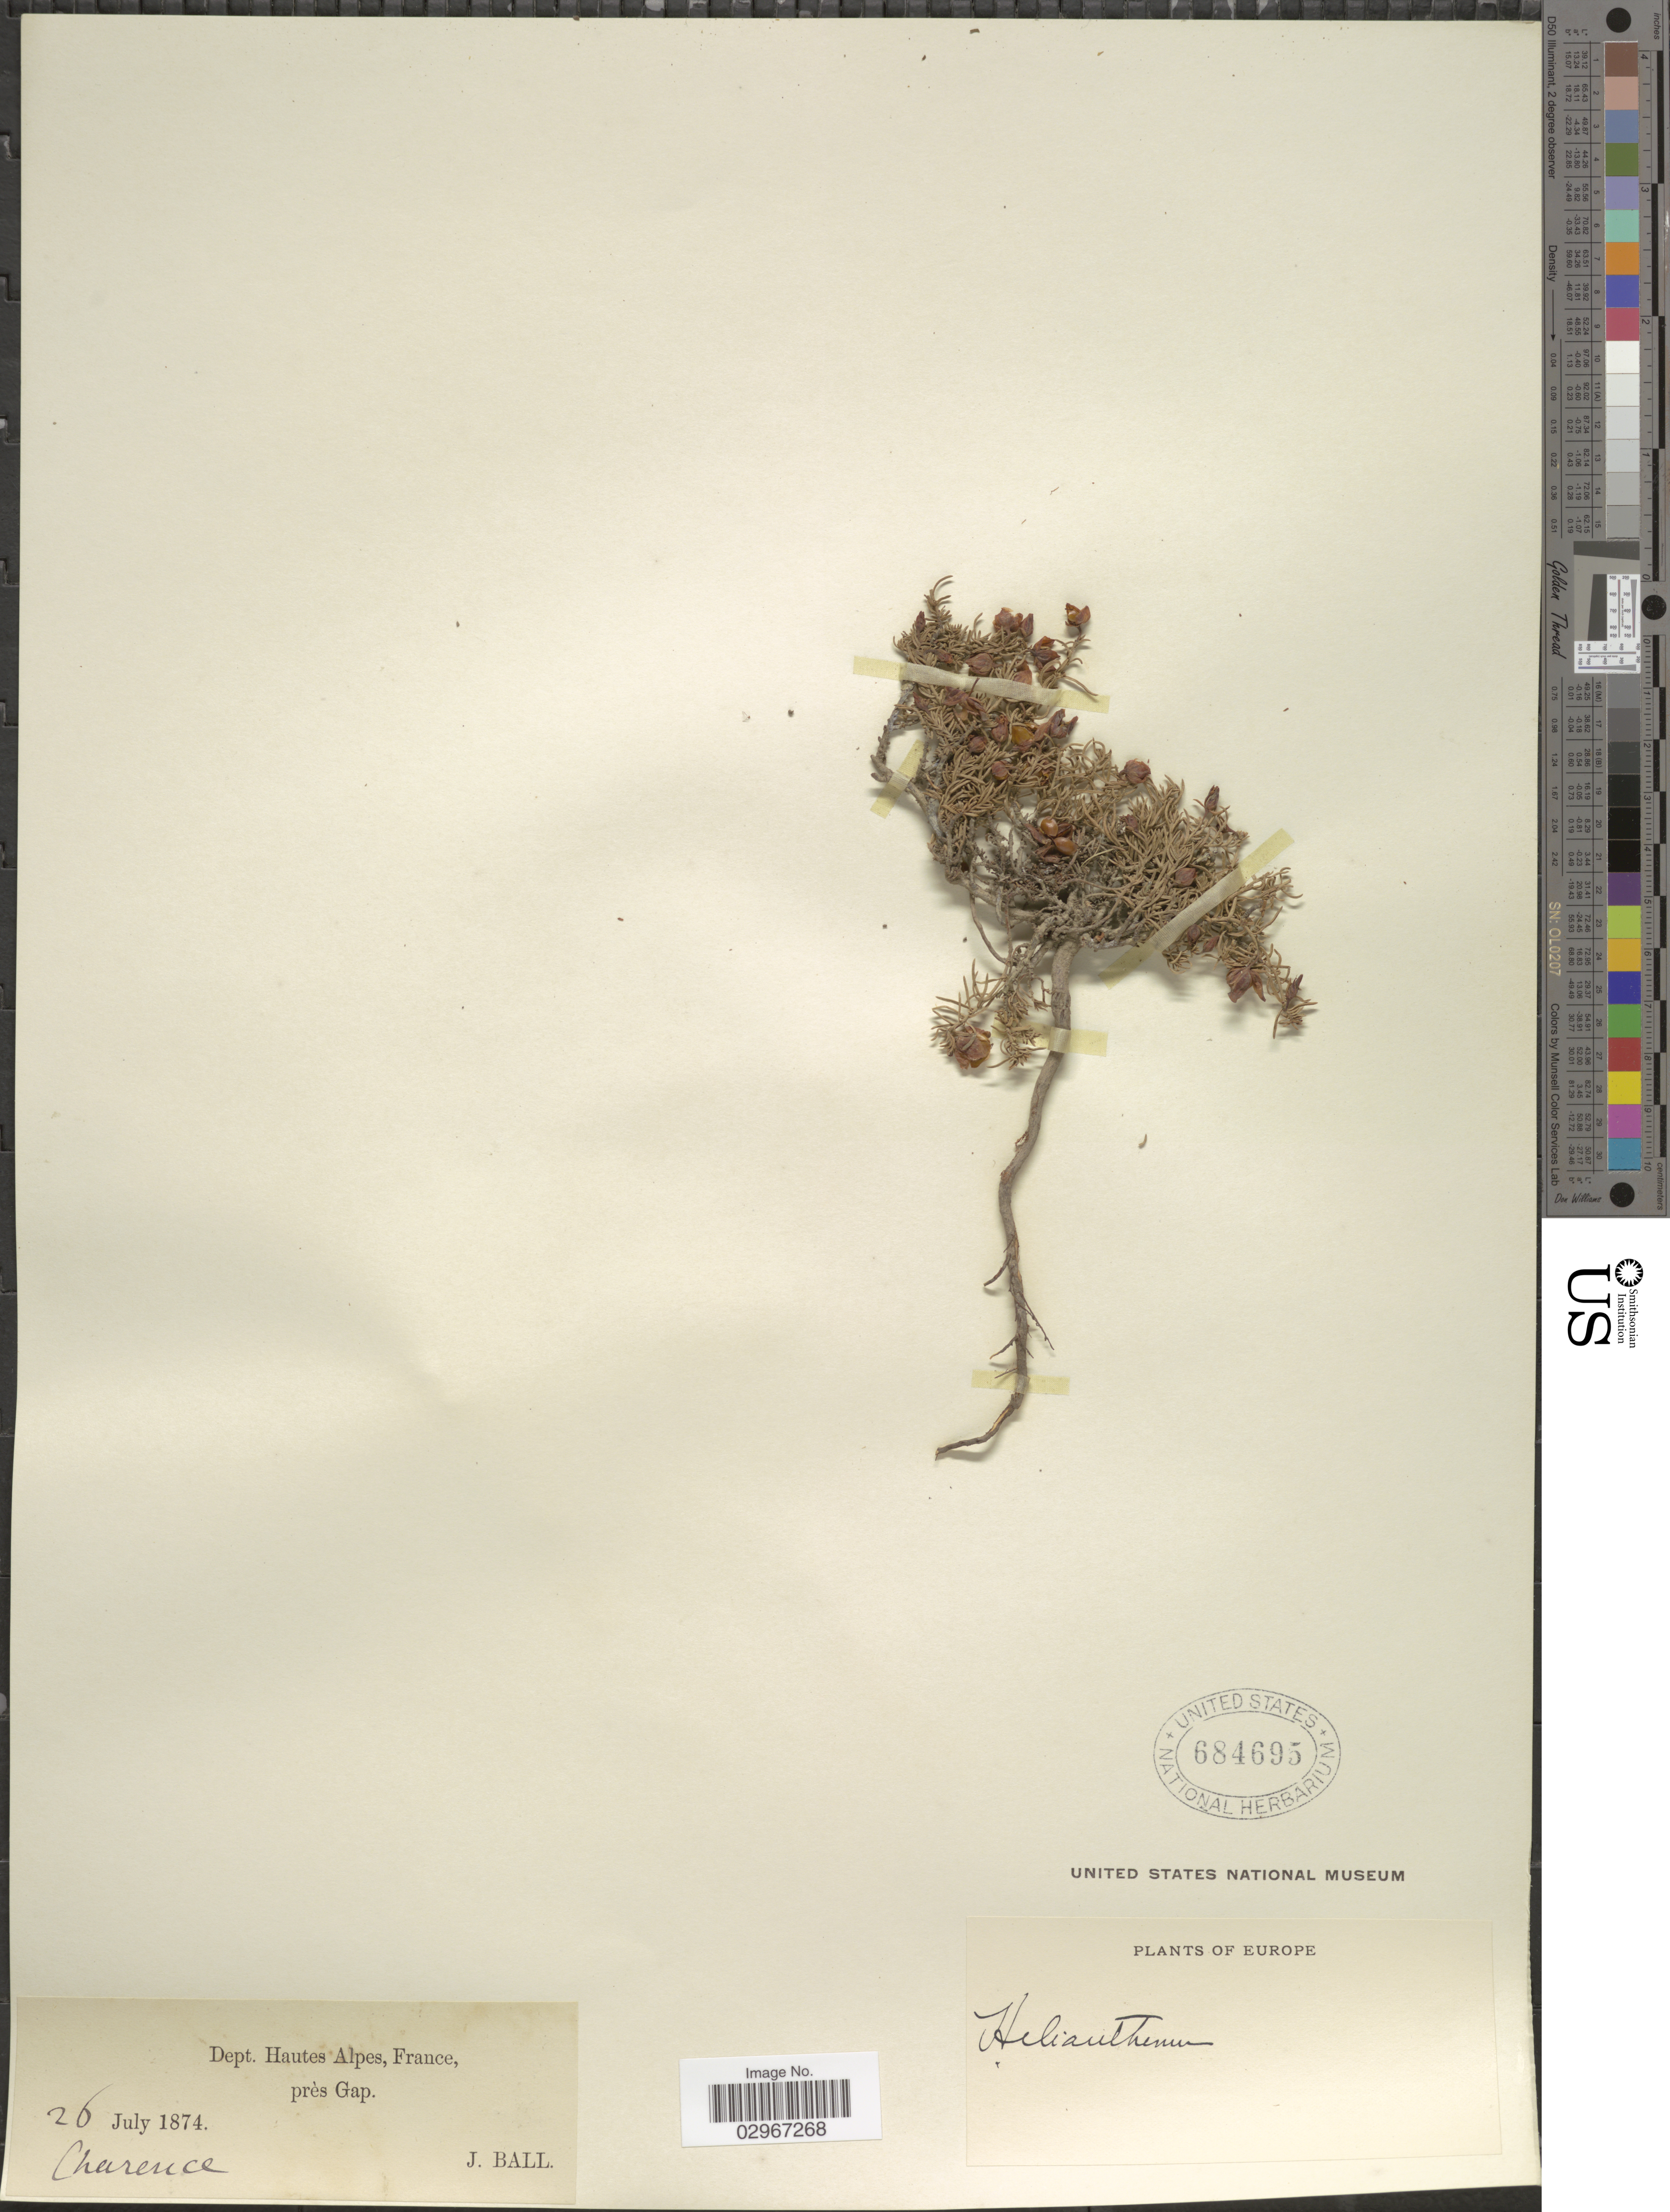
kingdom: Plantae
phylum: Tracheophyta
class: Magnoliopsida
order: Malvales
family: Cistaceae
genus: Helianthemum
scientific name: Helianthemum sp.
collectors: J. Ball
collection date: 1874-07-26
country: France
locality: Dept. Hautes Alpes, France, près Gap.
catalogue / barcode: US 684695